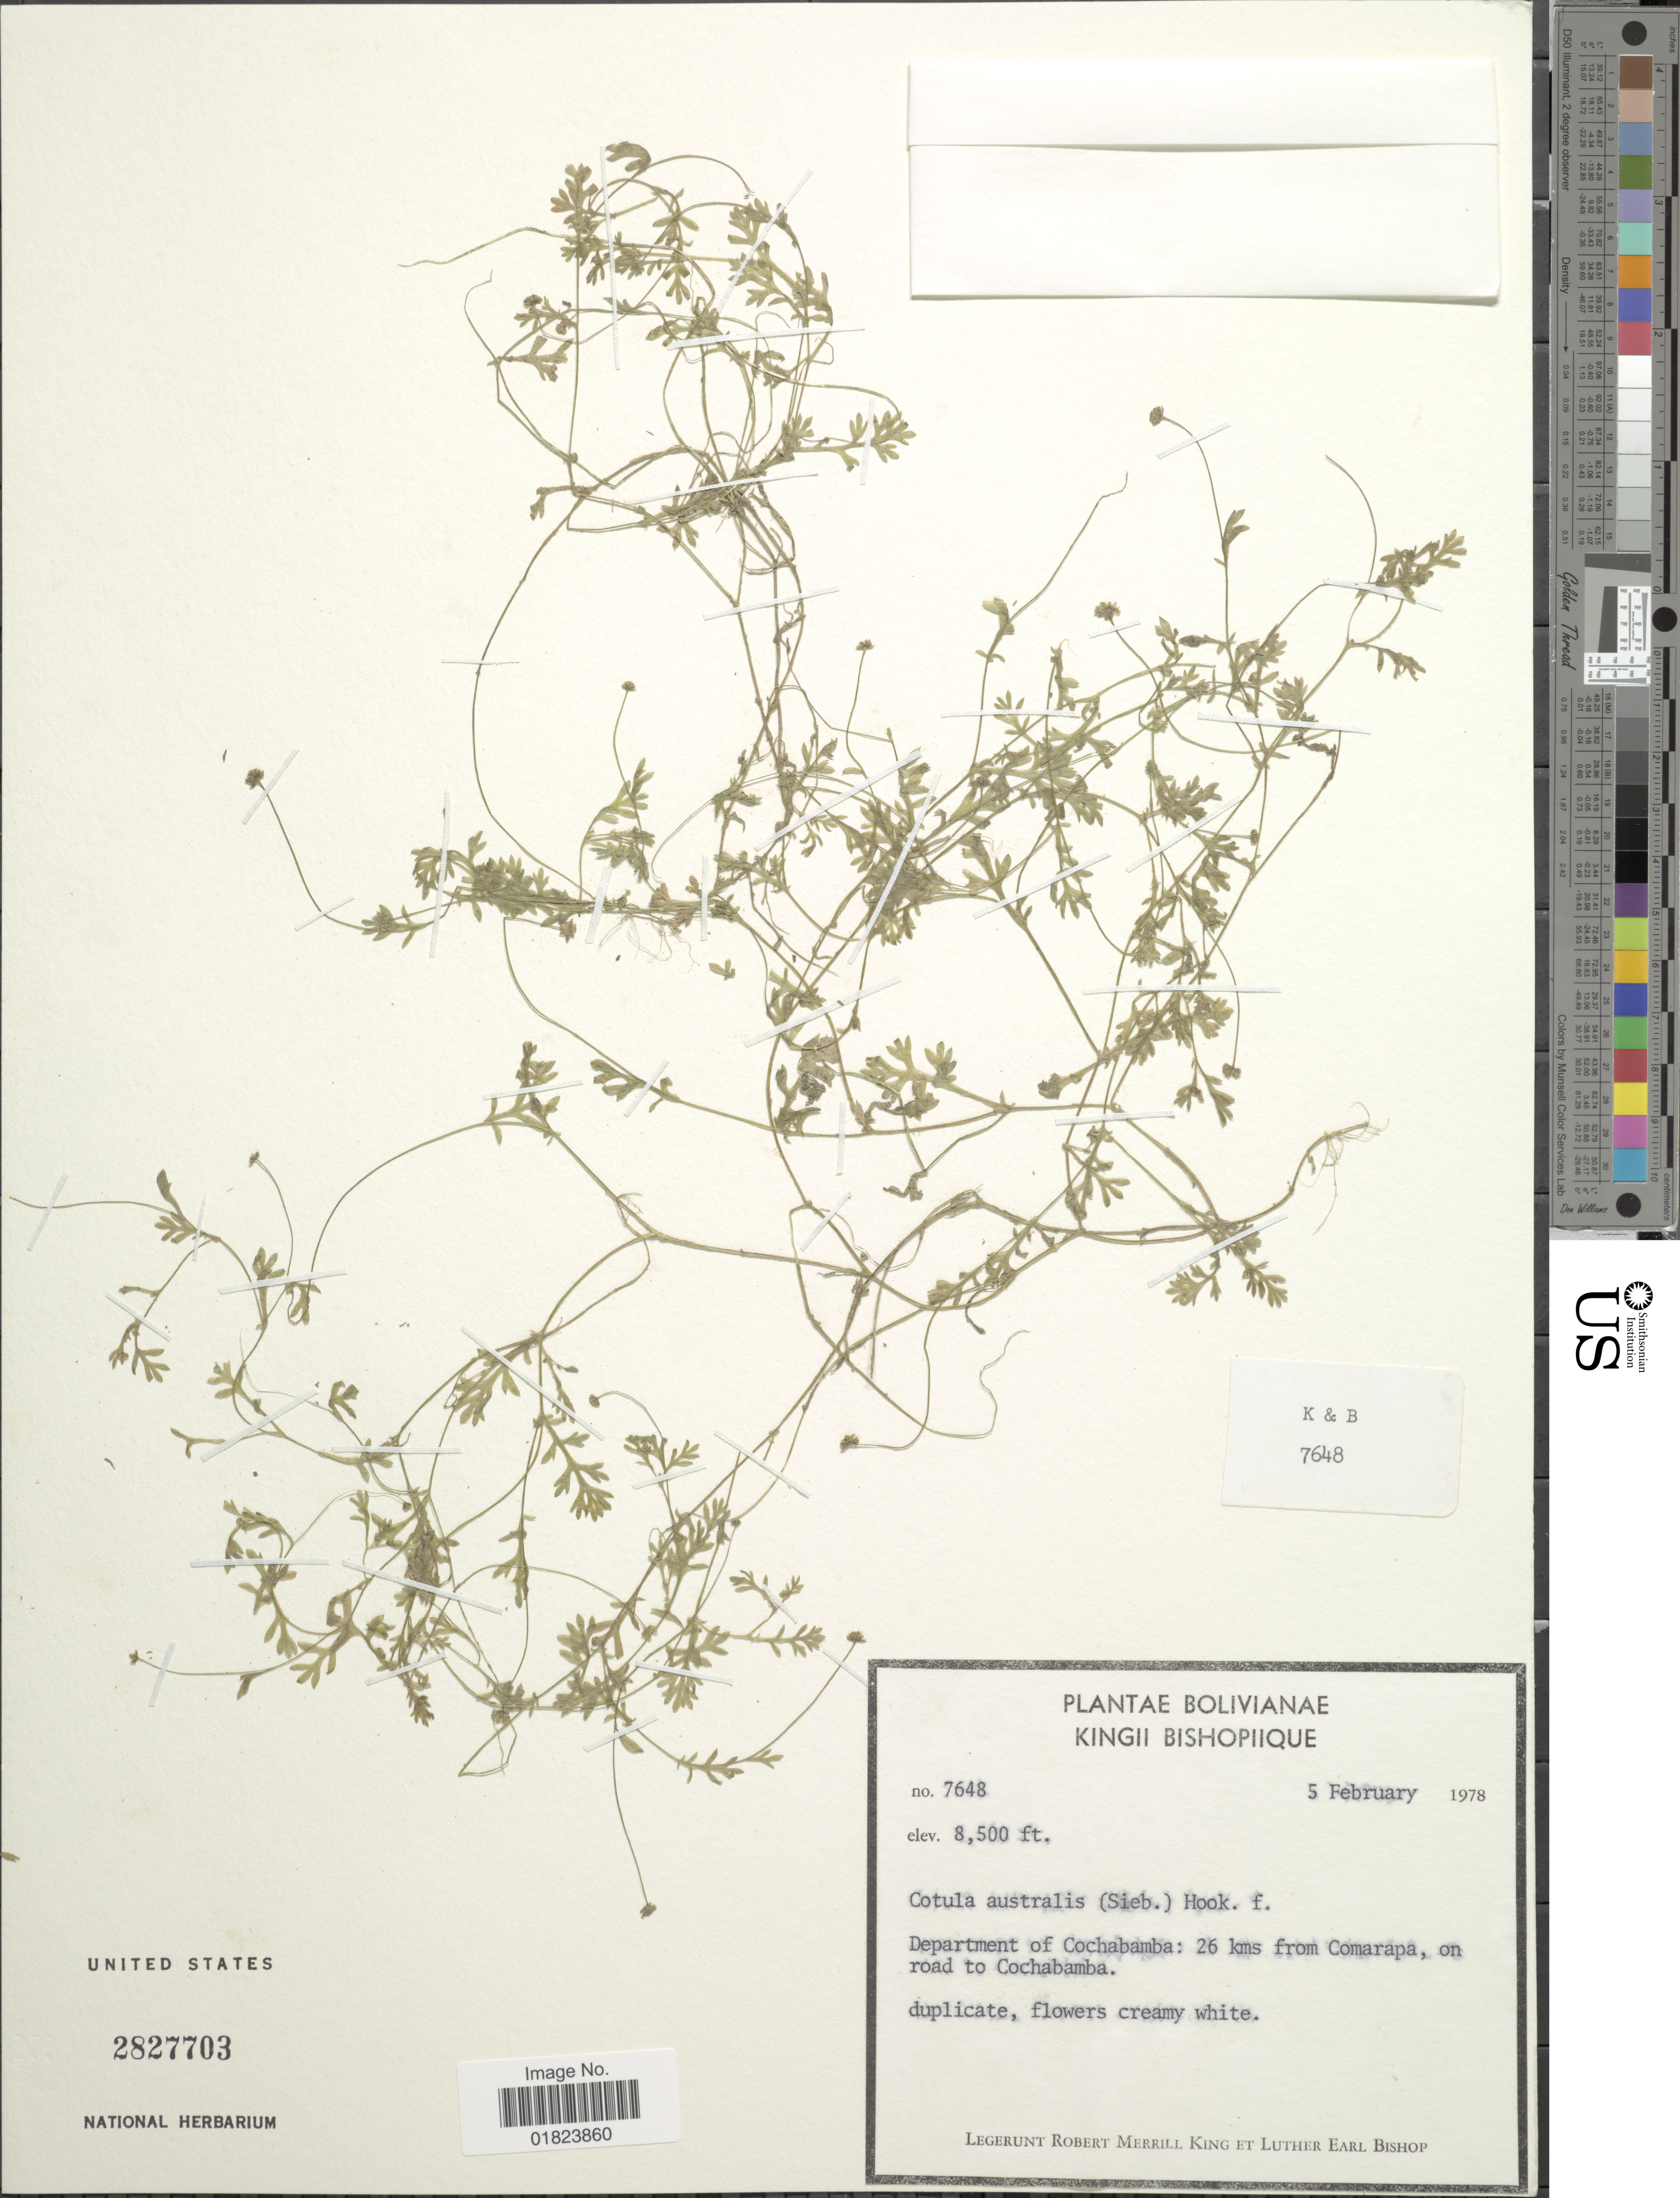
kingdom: Plantae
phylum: Tracheophyta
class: Magnoliopsida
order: Asterales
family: Asteraceae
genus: Cotula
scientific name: Cotula australis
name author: (Sieber ex Spreng.) Hook. f.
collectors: R. M. King & L. E. Bishop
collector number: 7648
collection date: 1978-02-05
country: Bolivia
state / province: Cochabamba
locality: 26 kms from Comarapa, on road to Cochabamba.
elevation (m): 2591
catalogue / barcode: US 2827703